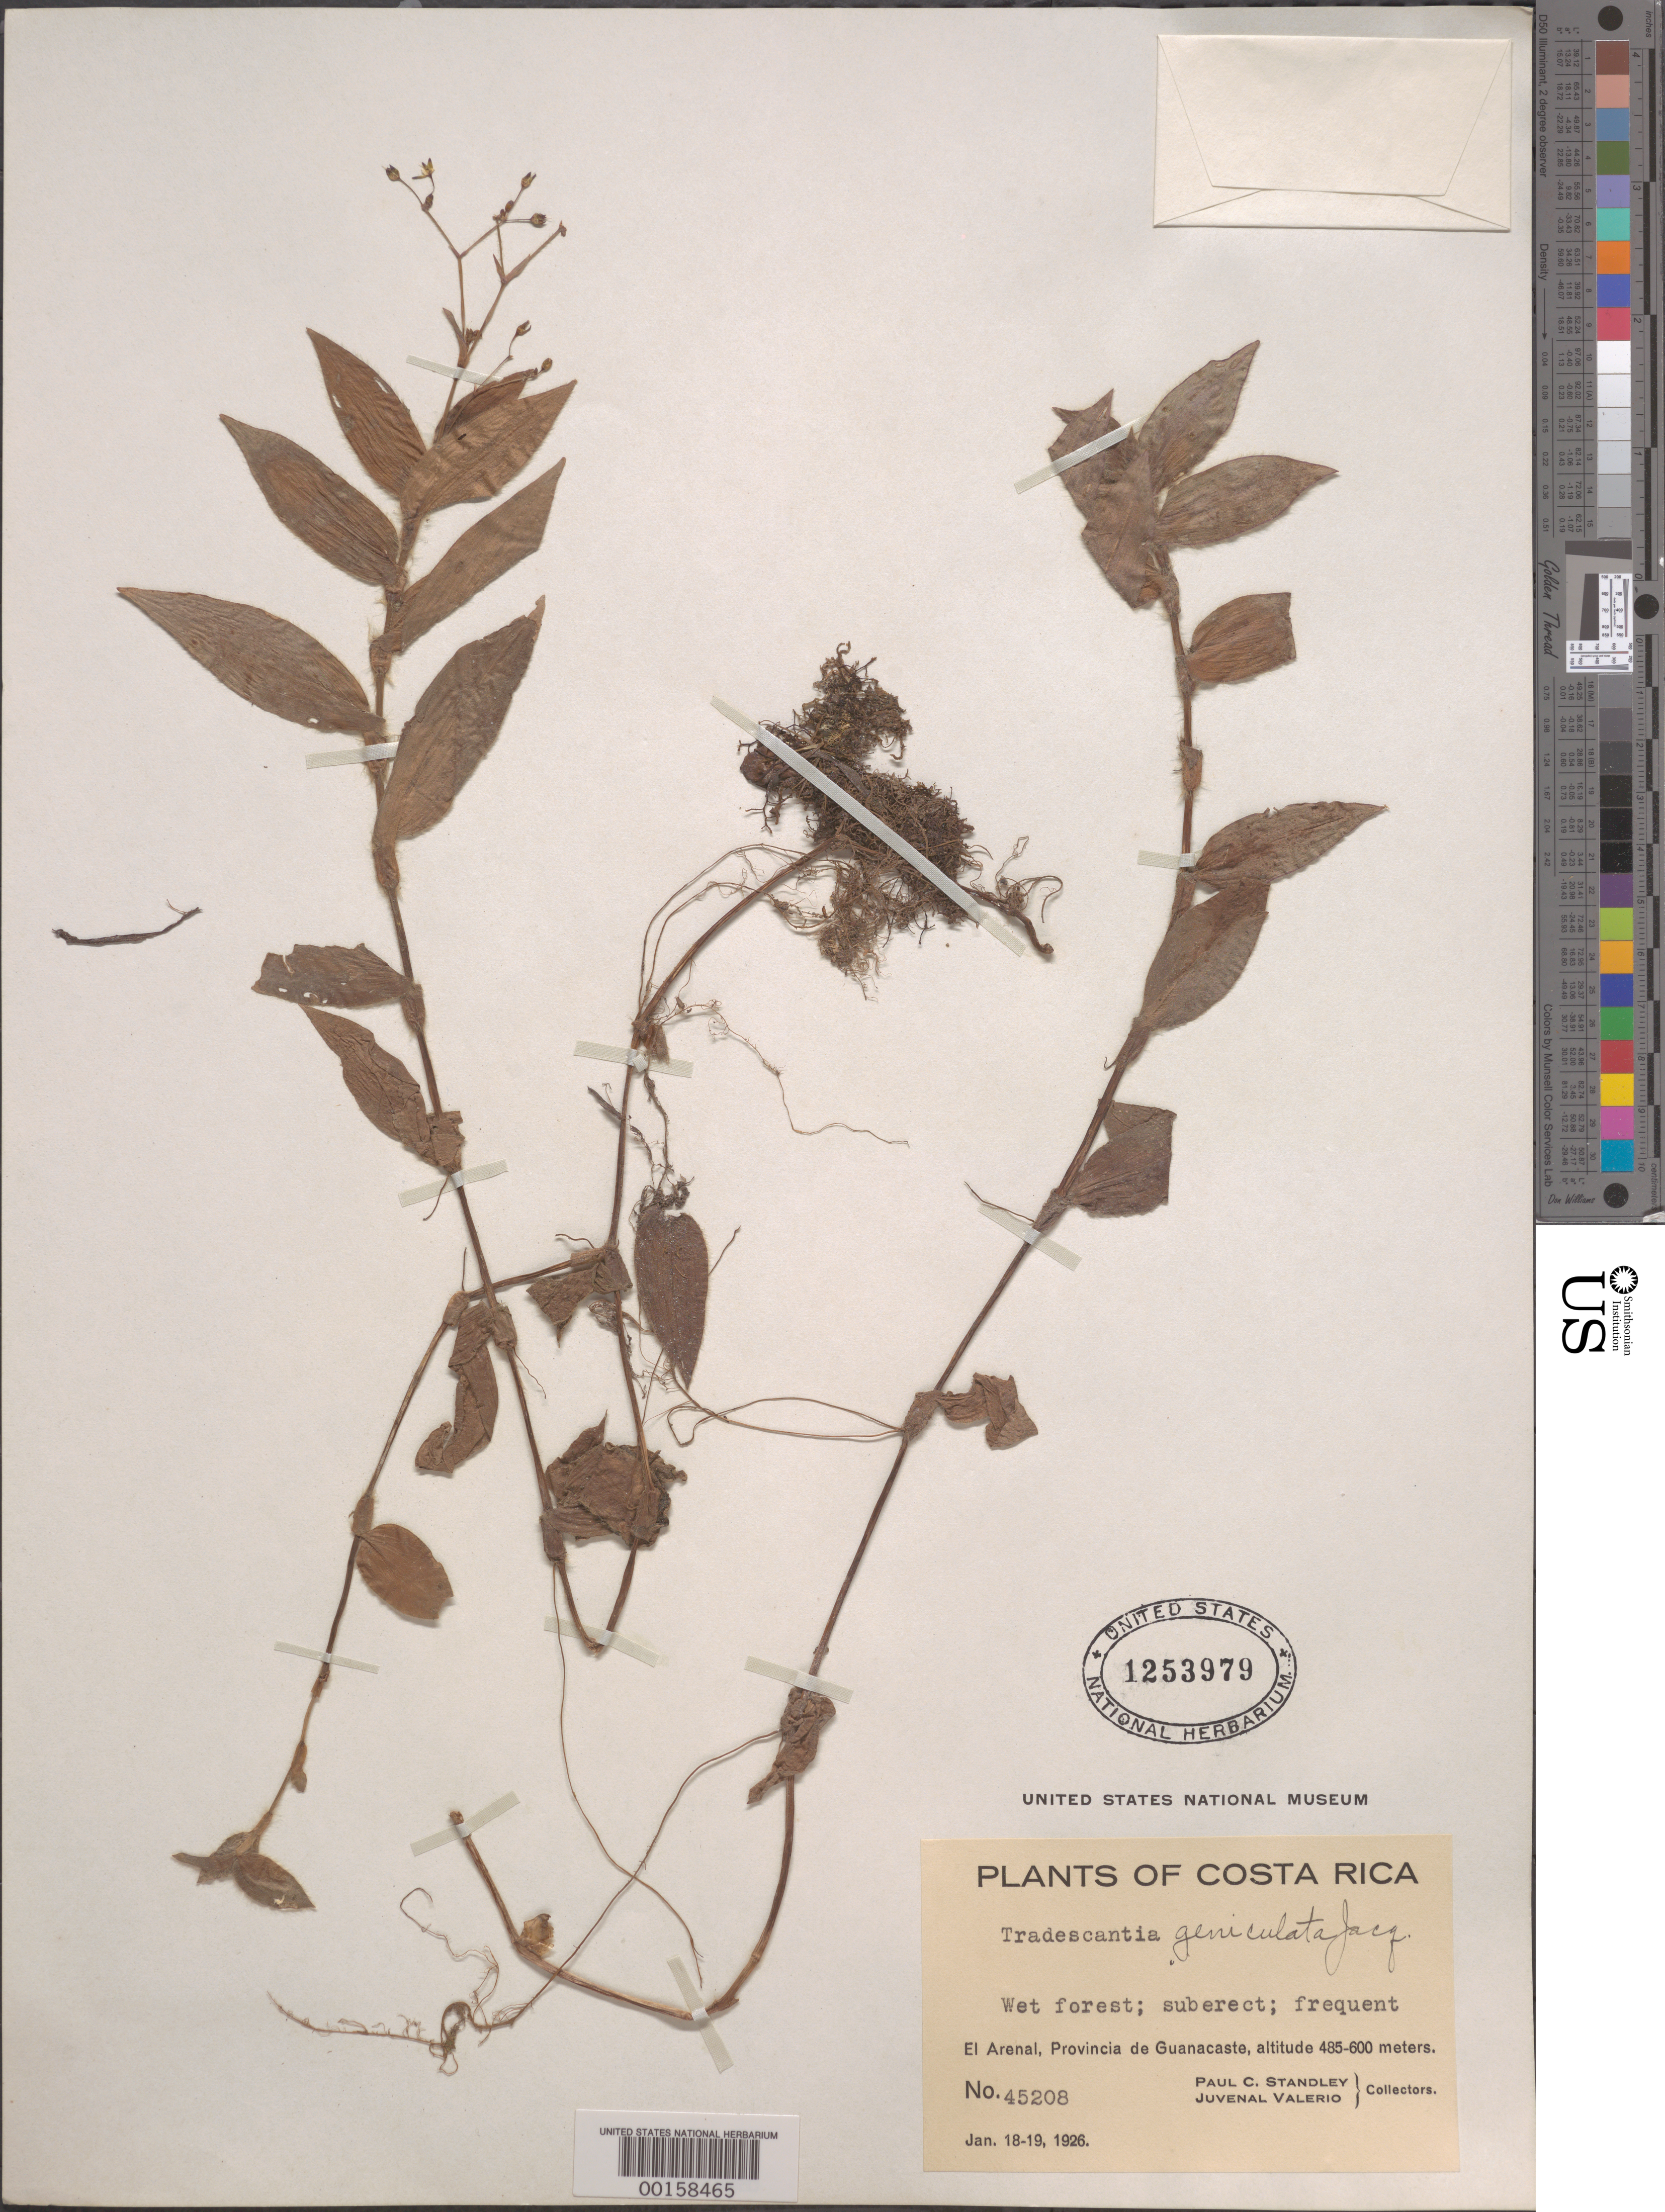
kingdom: Plantae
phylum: Tracheophyta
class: Liliopsida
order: Commelinales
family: Commelinaceae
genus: Gibasis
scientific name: Gibasis geniculata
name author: (Jacq.) Rohweder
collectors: P. C. Standley & J. Valerio R.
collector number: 45208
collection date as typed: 18 Jan 1926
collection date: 1926-01-18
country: Costa Rica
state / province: Guanacaste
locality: El Arenal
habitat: Wet forest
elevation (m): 485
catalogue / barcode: US 1253979